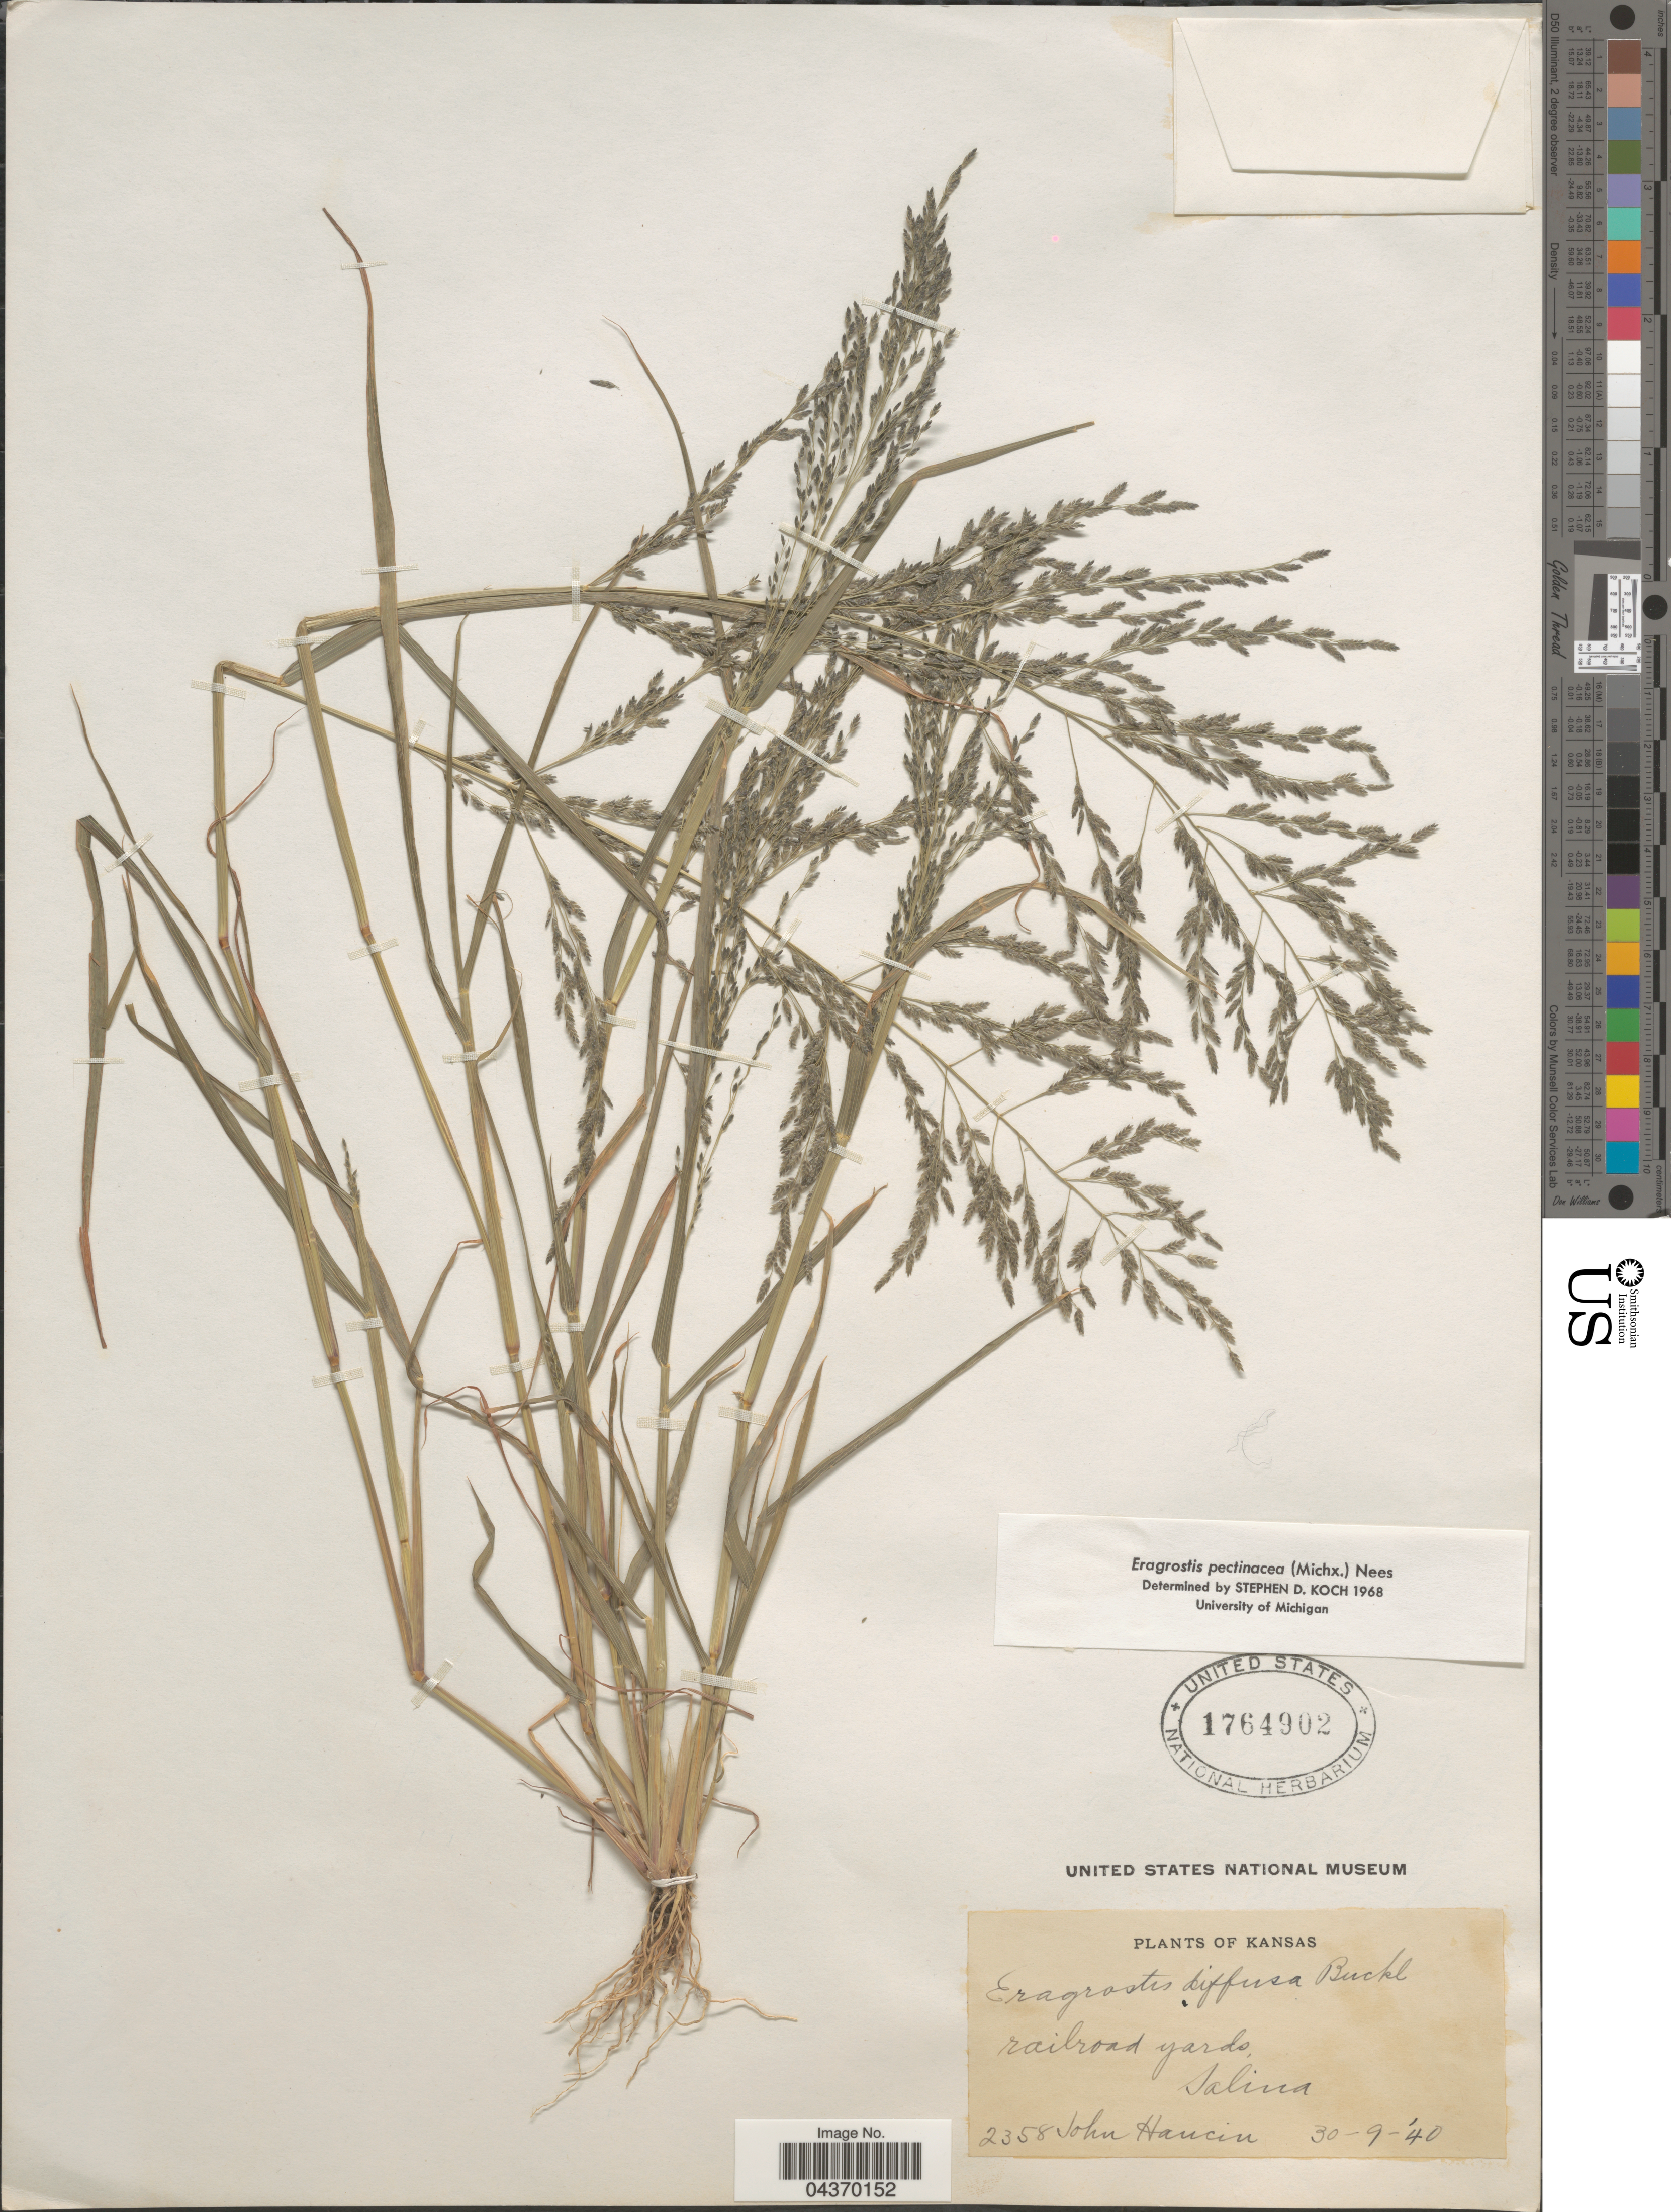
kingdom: Plantae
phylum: Tracheophyta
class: Liliopsida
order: Poales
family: Poaceae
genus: Eragrostis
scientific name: Eragrostis pectinacea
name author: (Michx.) Nees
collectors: J. Hancin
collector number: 2358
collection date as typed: Transcribed d/m/y: 30/9/40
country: United States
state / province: Kansas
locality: Railroad yards, Salina.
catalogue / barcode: US 1764902